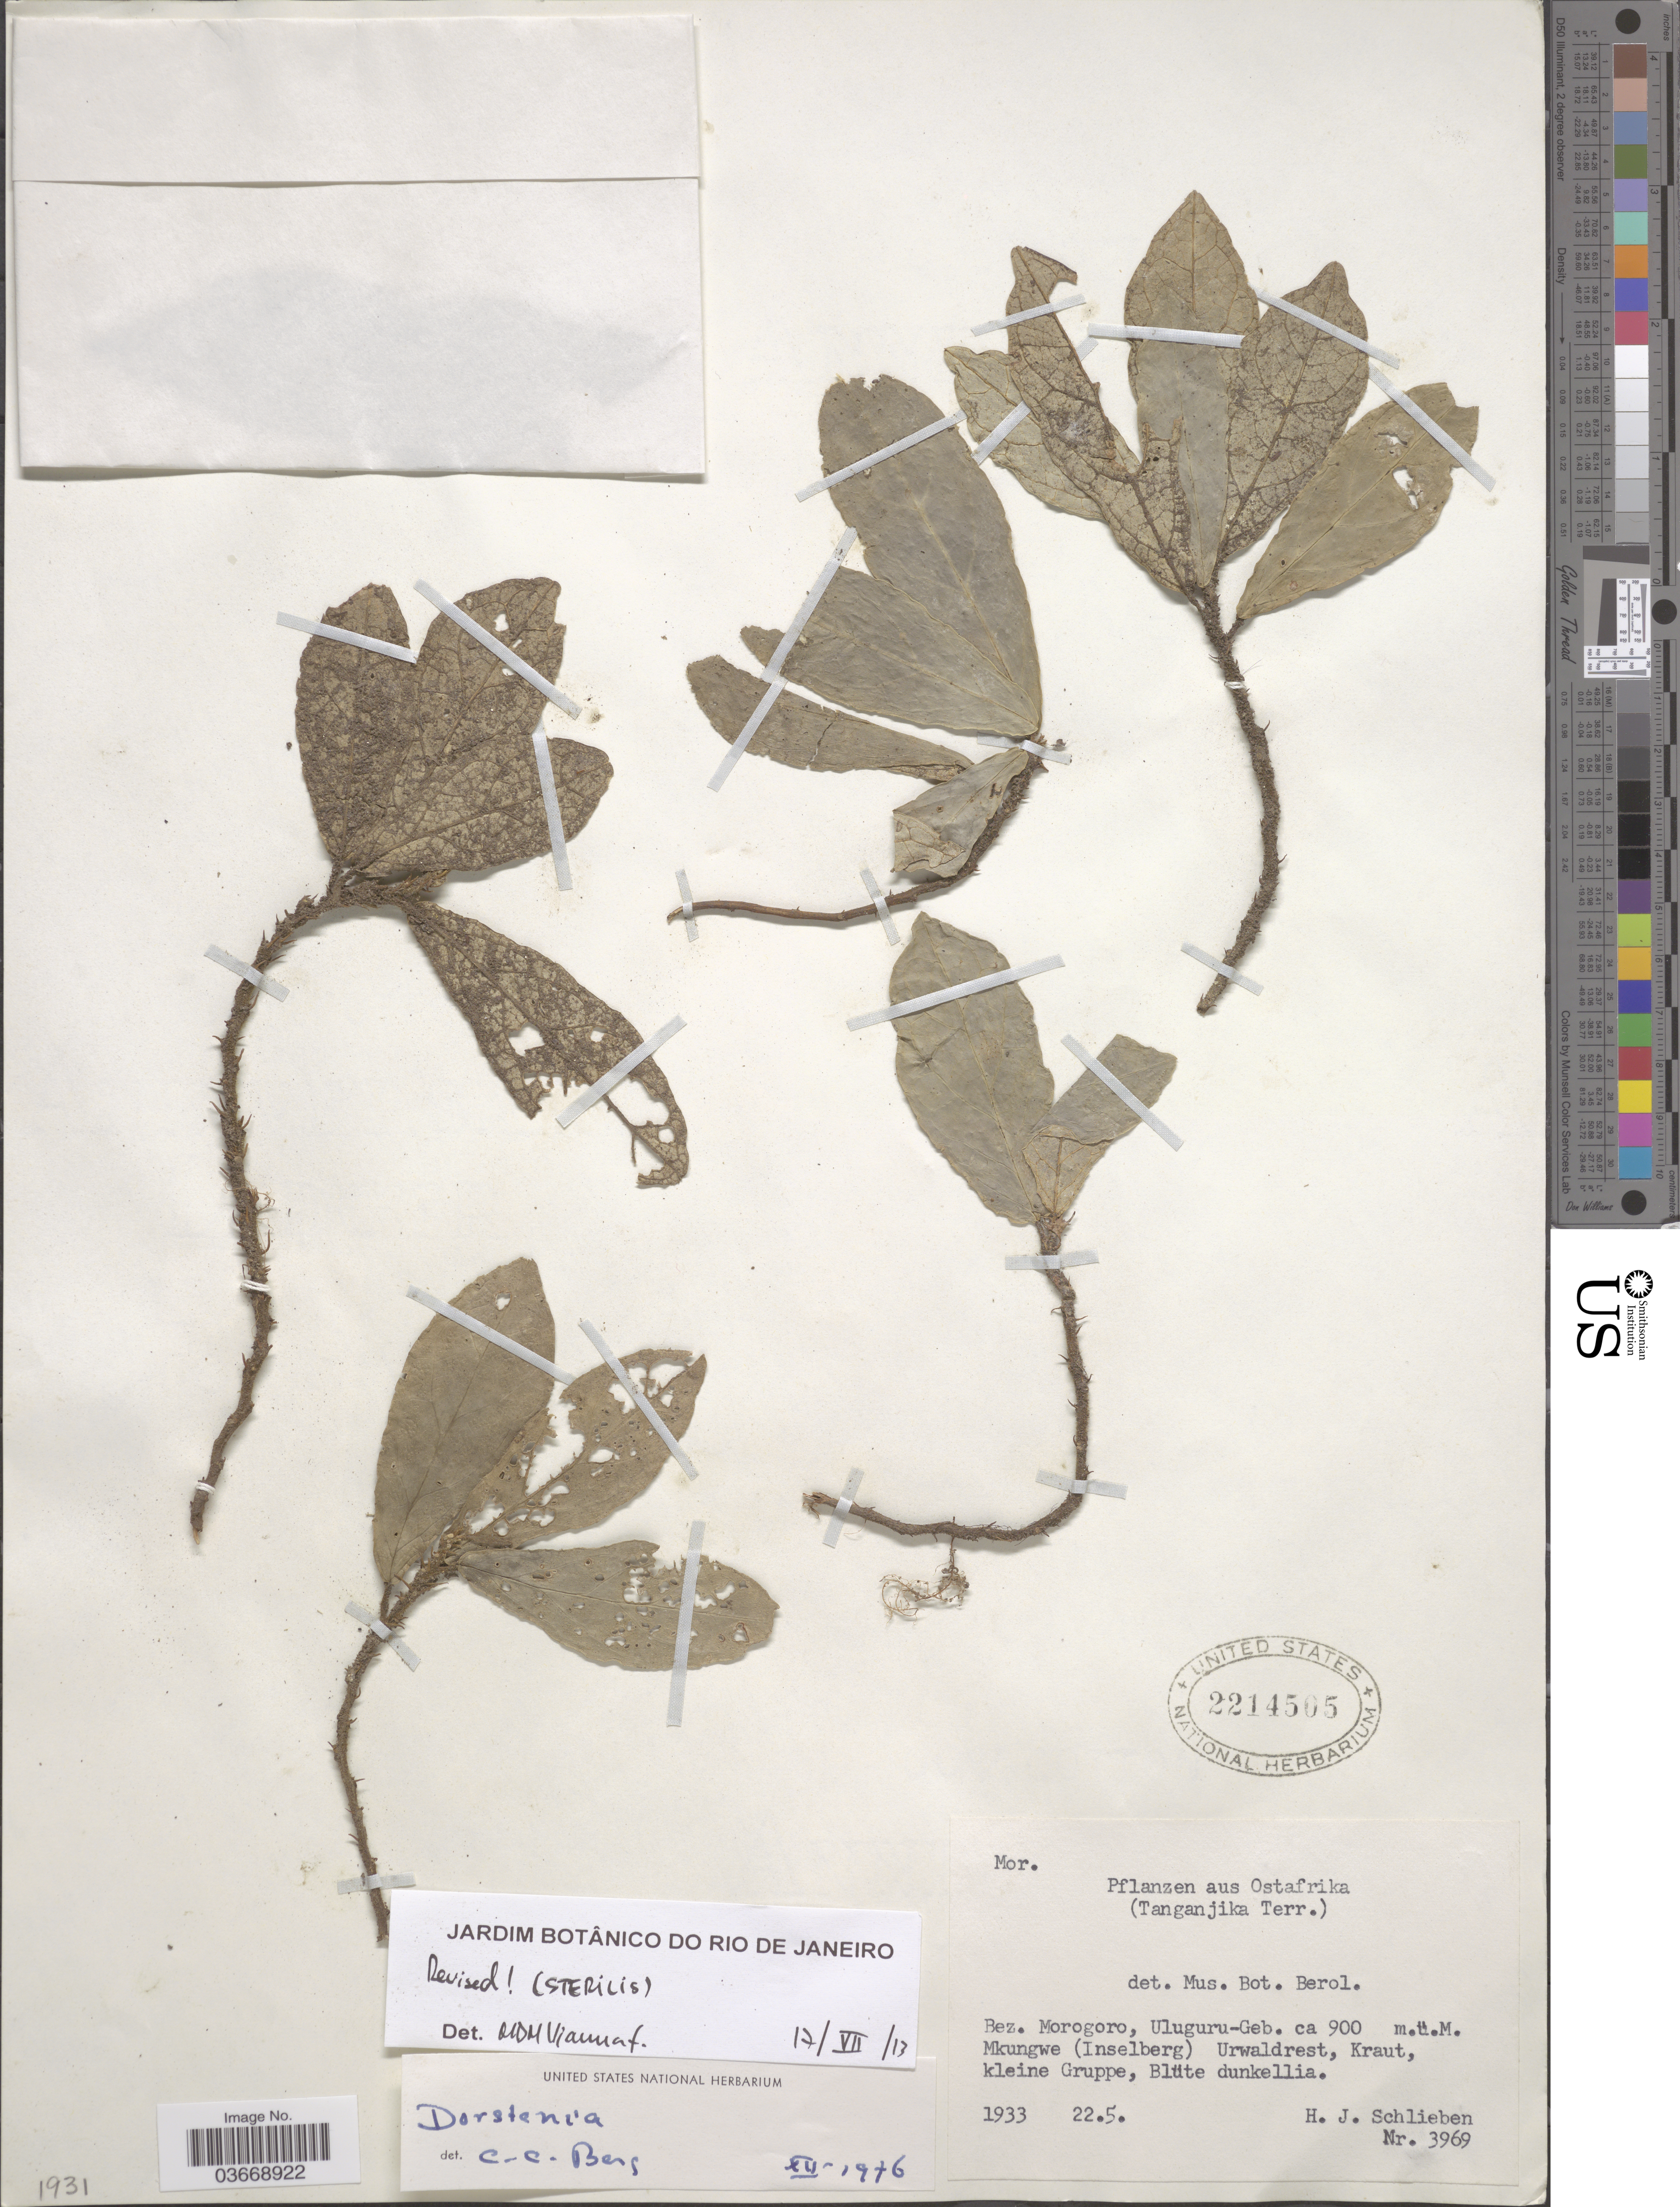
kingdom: Plantae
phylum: Tracheophyta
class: Magnoliopsida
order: Rosales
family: Moraceae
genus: Dorstenia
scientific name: Dorstenia sp.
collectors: H. J. Schlieben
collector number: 3969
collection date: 1933-05-22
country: Tanzania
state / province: Morogoro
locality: Ostafrika (Tanganjika Terr.) Bez. Morogoro, Uluguru-Geb. Mkungwe (Inselberg) Urwaldrest, Kraut, kleine Gruppe, Blüte dunkellia.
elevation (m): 900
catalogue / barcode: US 2214505